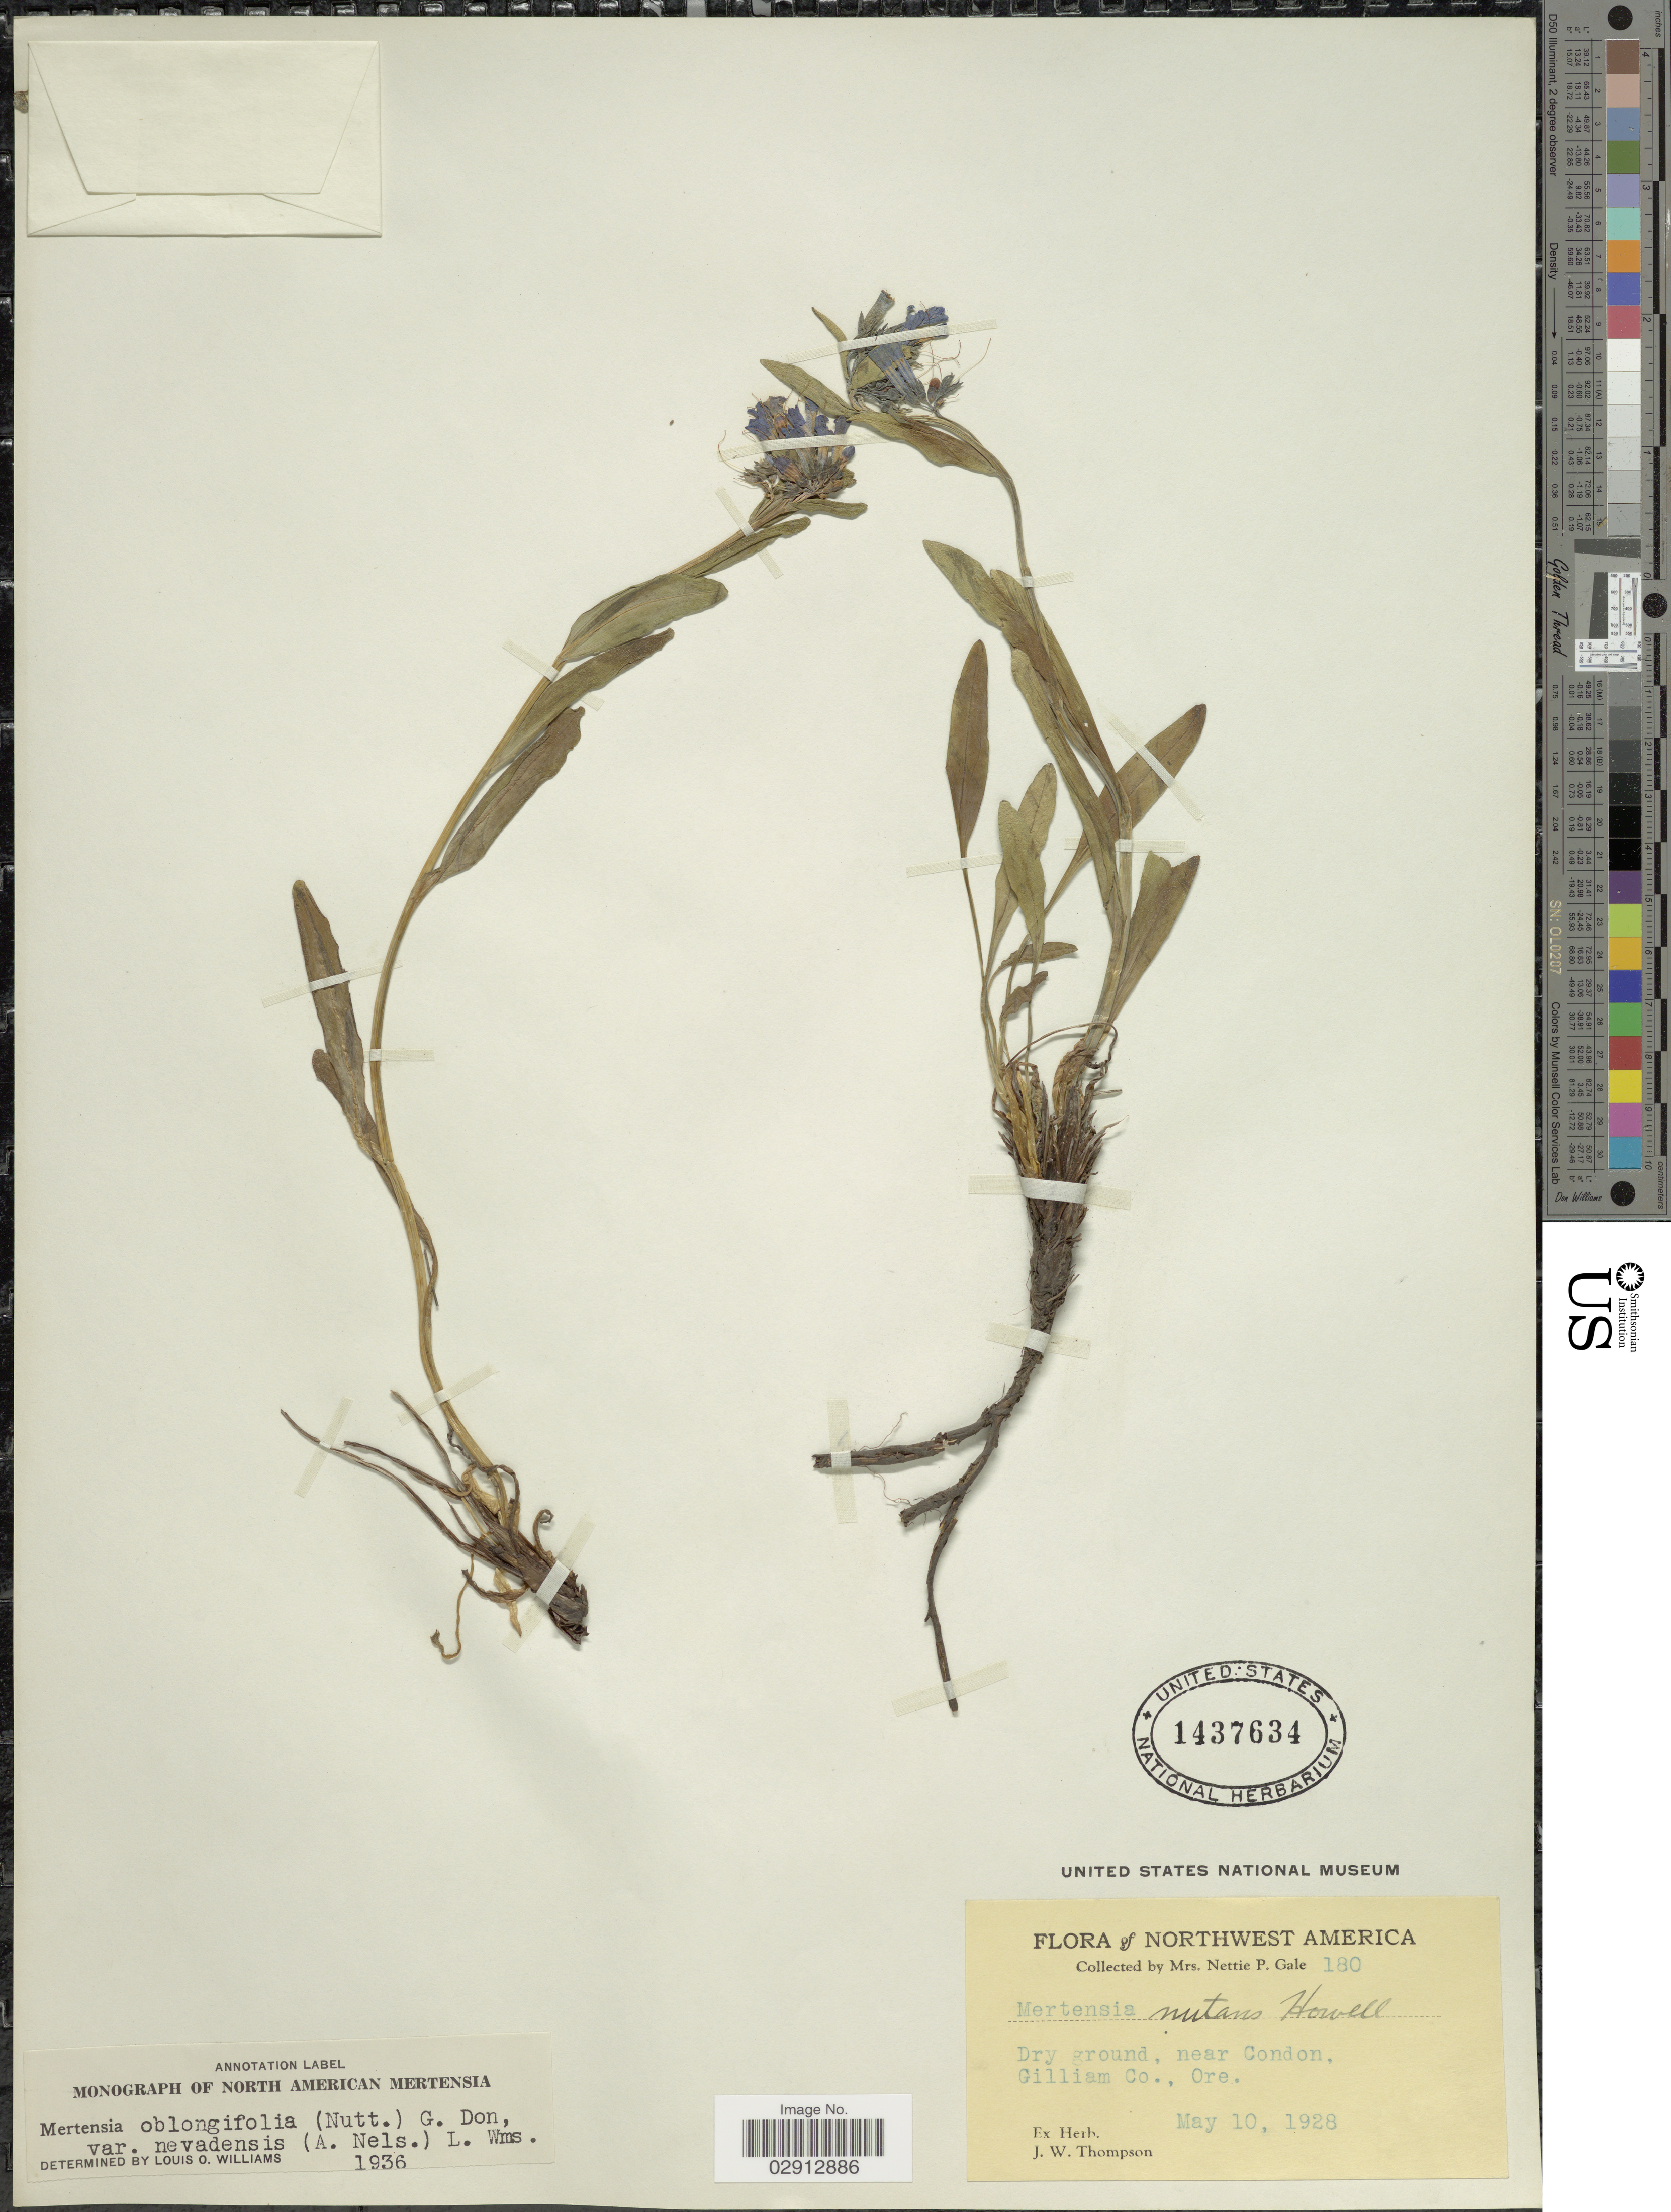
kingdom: Plantae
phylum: Tracheophyta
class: Magnoliopsida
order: Boraginales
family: Boraginaceae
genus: Mertensia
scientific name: Mertensia oblongifolia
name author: (Nutt.) G. Don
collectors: N. Gale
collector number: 180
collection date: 1928-05-10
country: United States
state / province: Oregon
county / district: Gilliam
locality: Northwest America. Near Condon, Gilliam Co., Ore.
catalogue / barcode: US 1437634